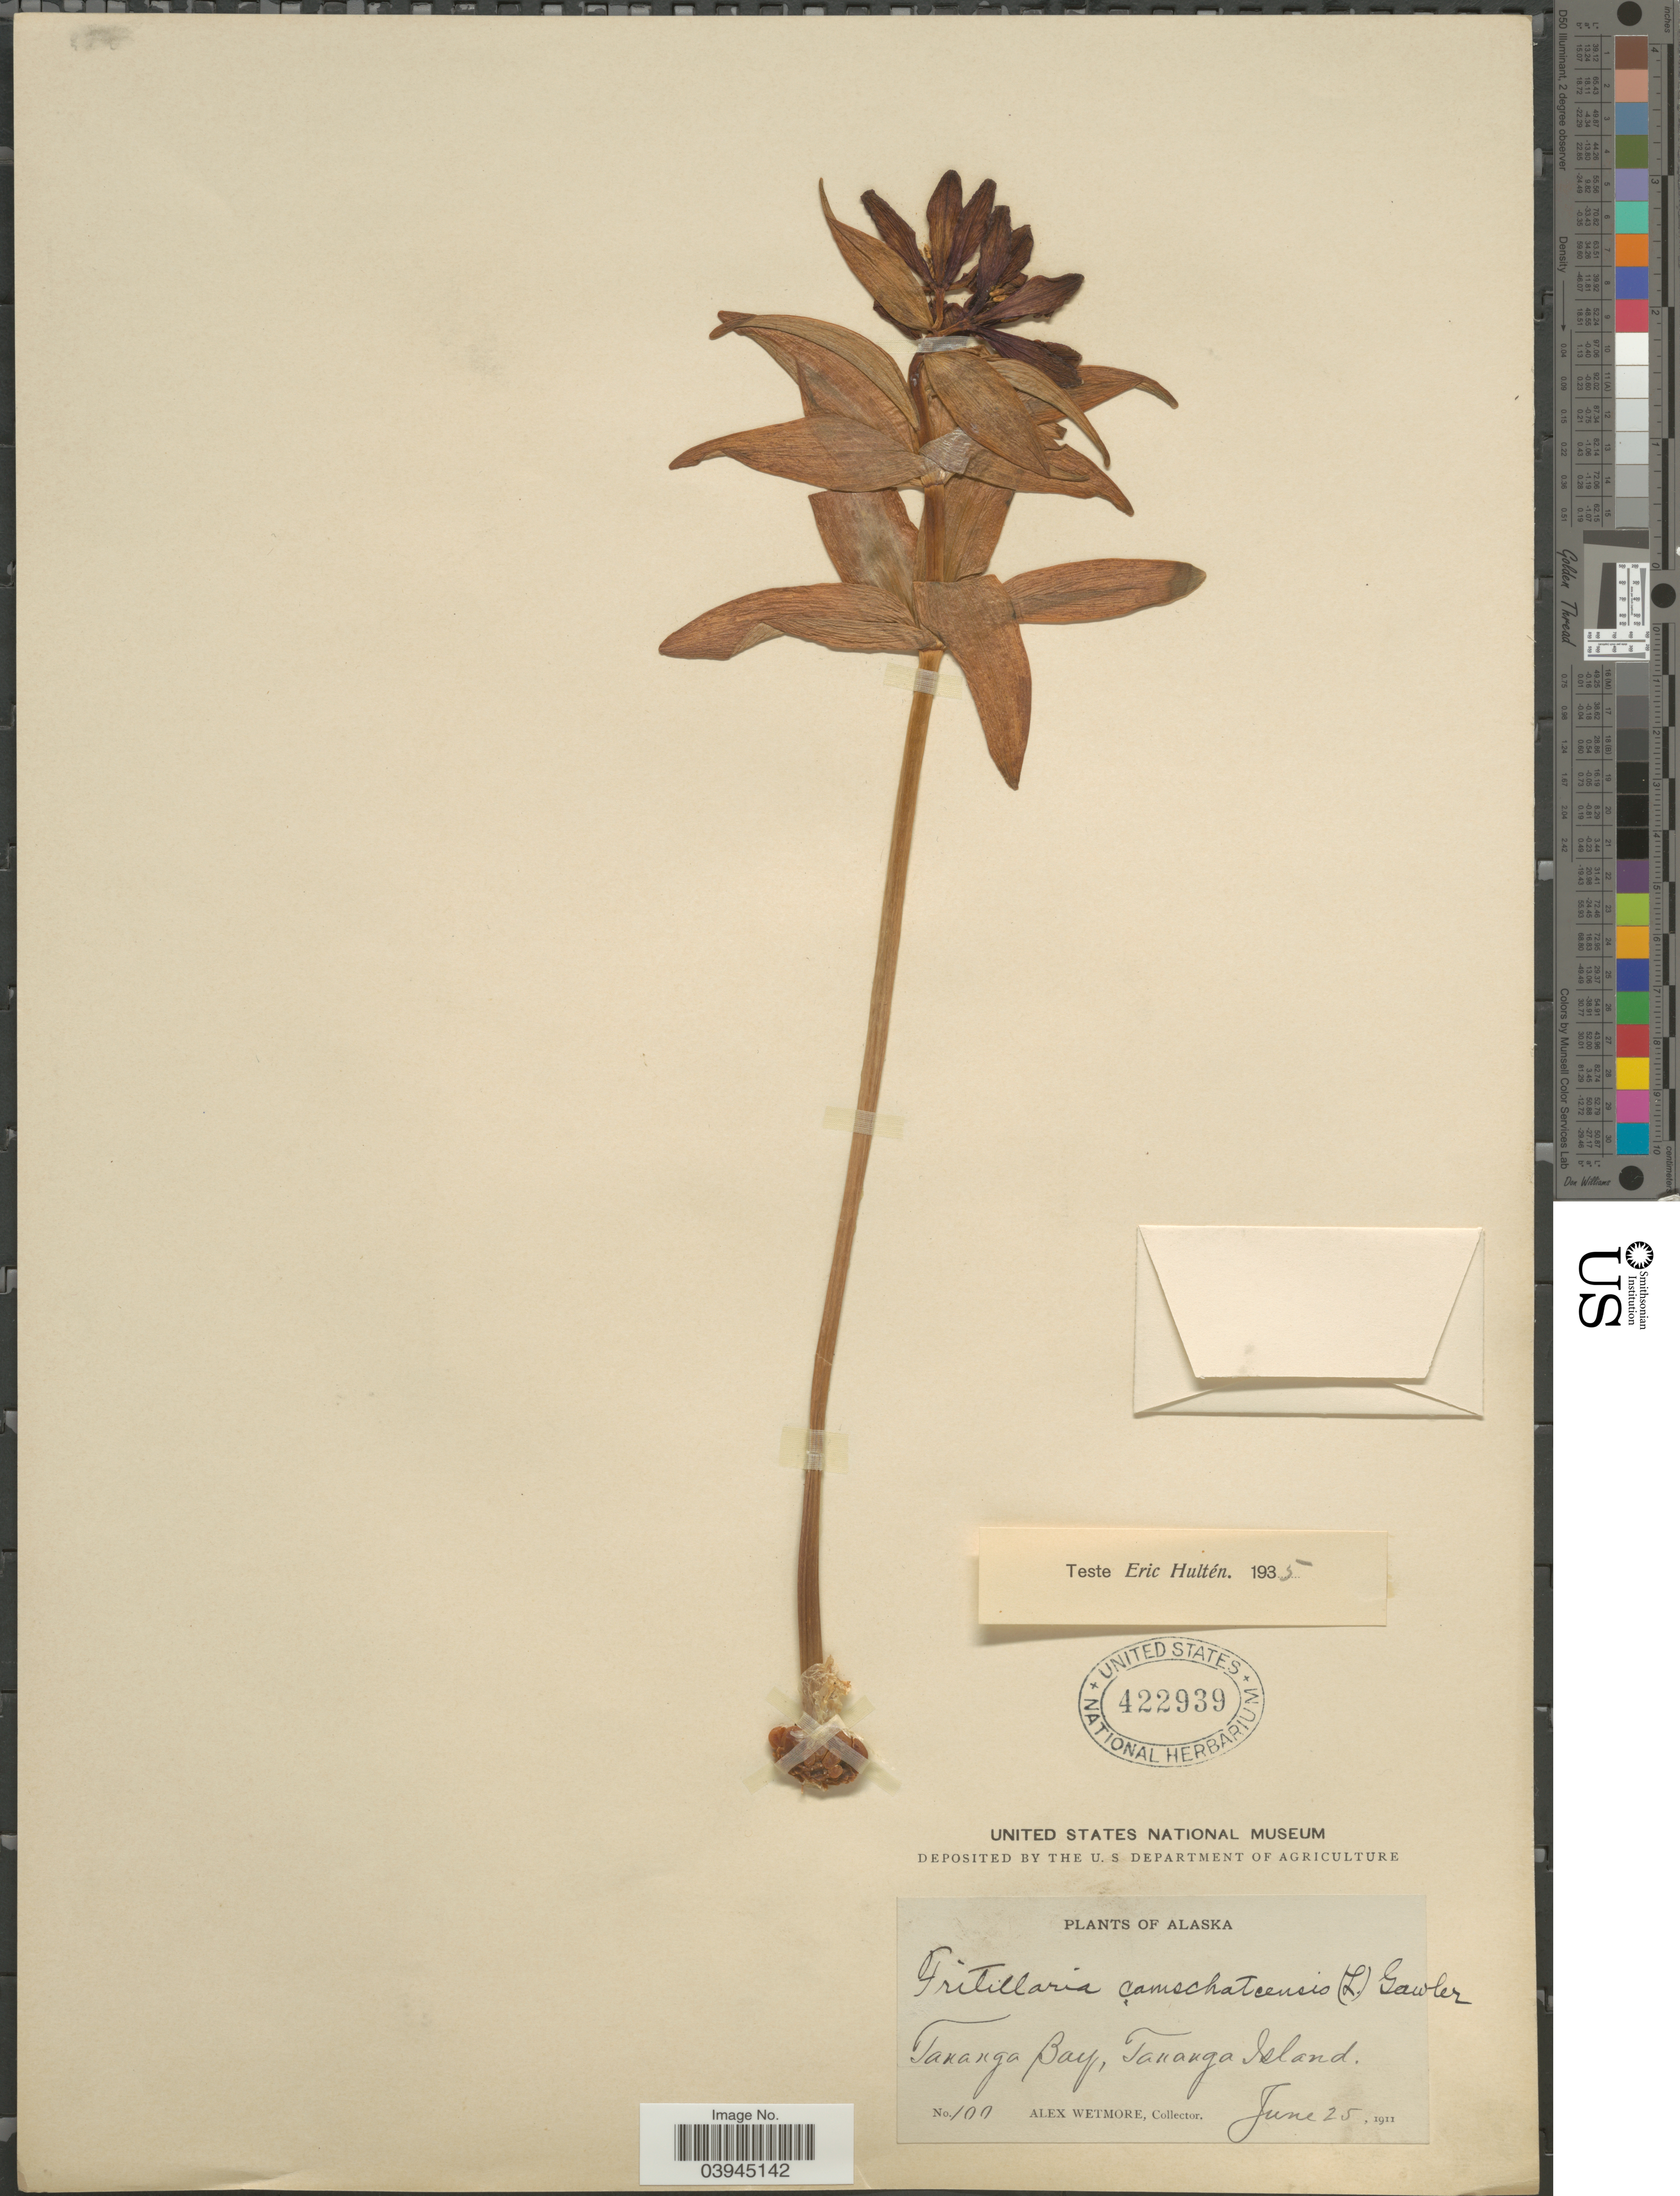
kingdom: Plantae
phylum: Tracheophyta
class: Liliopsida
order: Liliales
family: Liliaceae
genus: Fritillaria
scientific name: Fritillaria camschatcensis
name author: (L.) Ker Gawl.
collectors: A. Wetmore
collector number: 100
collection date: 1911-06-25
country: United States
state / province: Alaska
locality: Tananga Bay, Tananga Island.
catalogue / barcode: US 422939